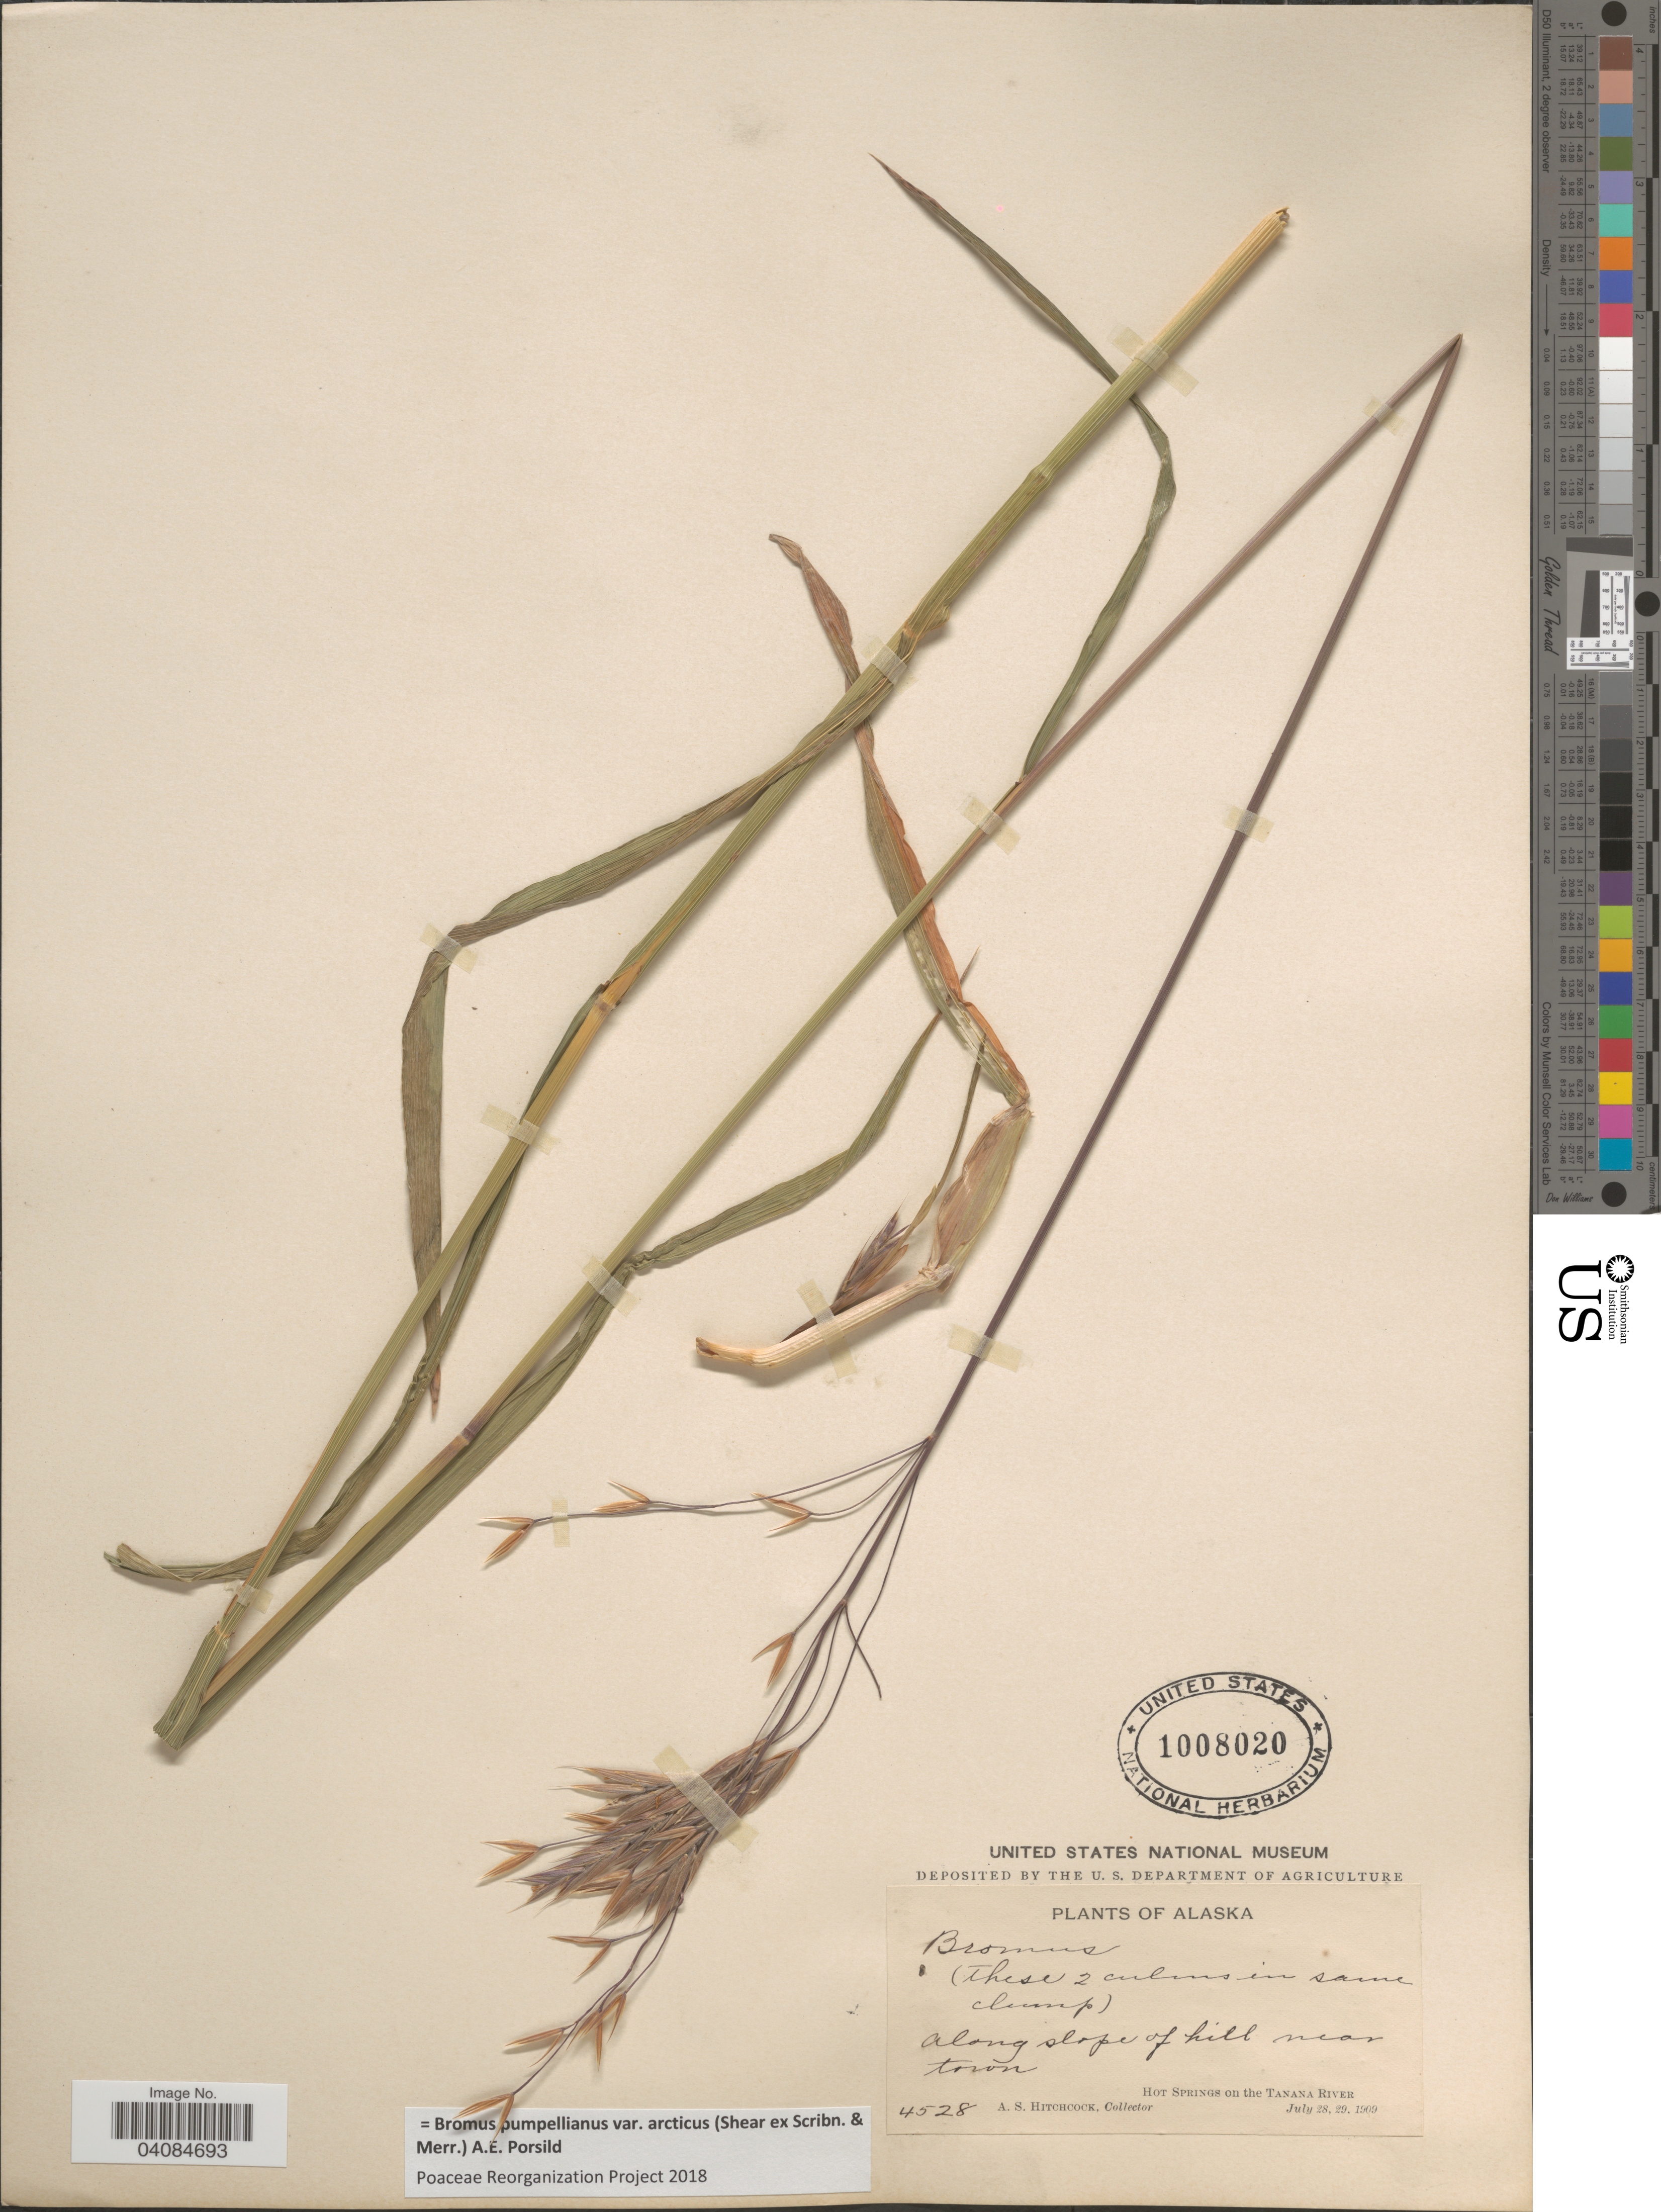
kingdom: Plantae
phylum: Tracheophyta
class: Liliopsida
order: Poales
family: Poaceae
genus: Bromus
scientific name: Bromus pumpellianus var. arcticus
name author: (Shear ex Scribn. & Merr.) A.E. Porsild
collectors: A. S. Hitchcock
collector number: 4528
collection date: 1909-07-28/1909-07-29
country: United States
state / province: Alaska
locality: Along slope of hill near town. Hot Springs on the Tanana River.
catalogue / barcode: US 1008020